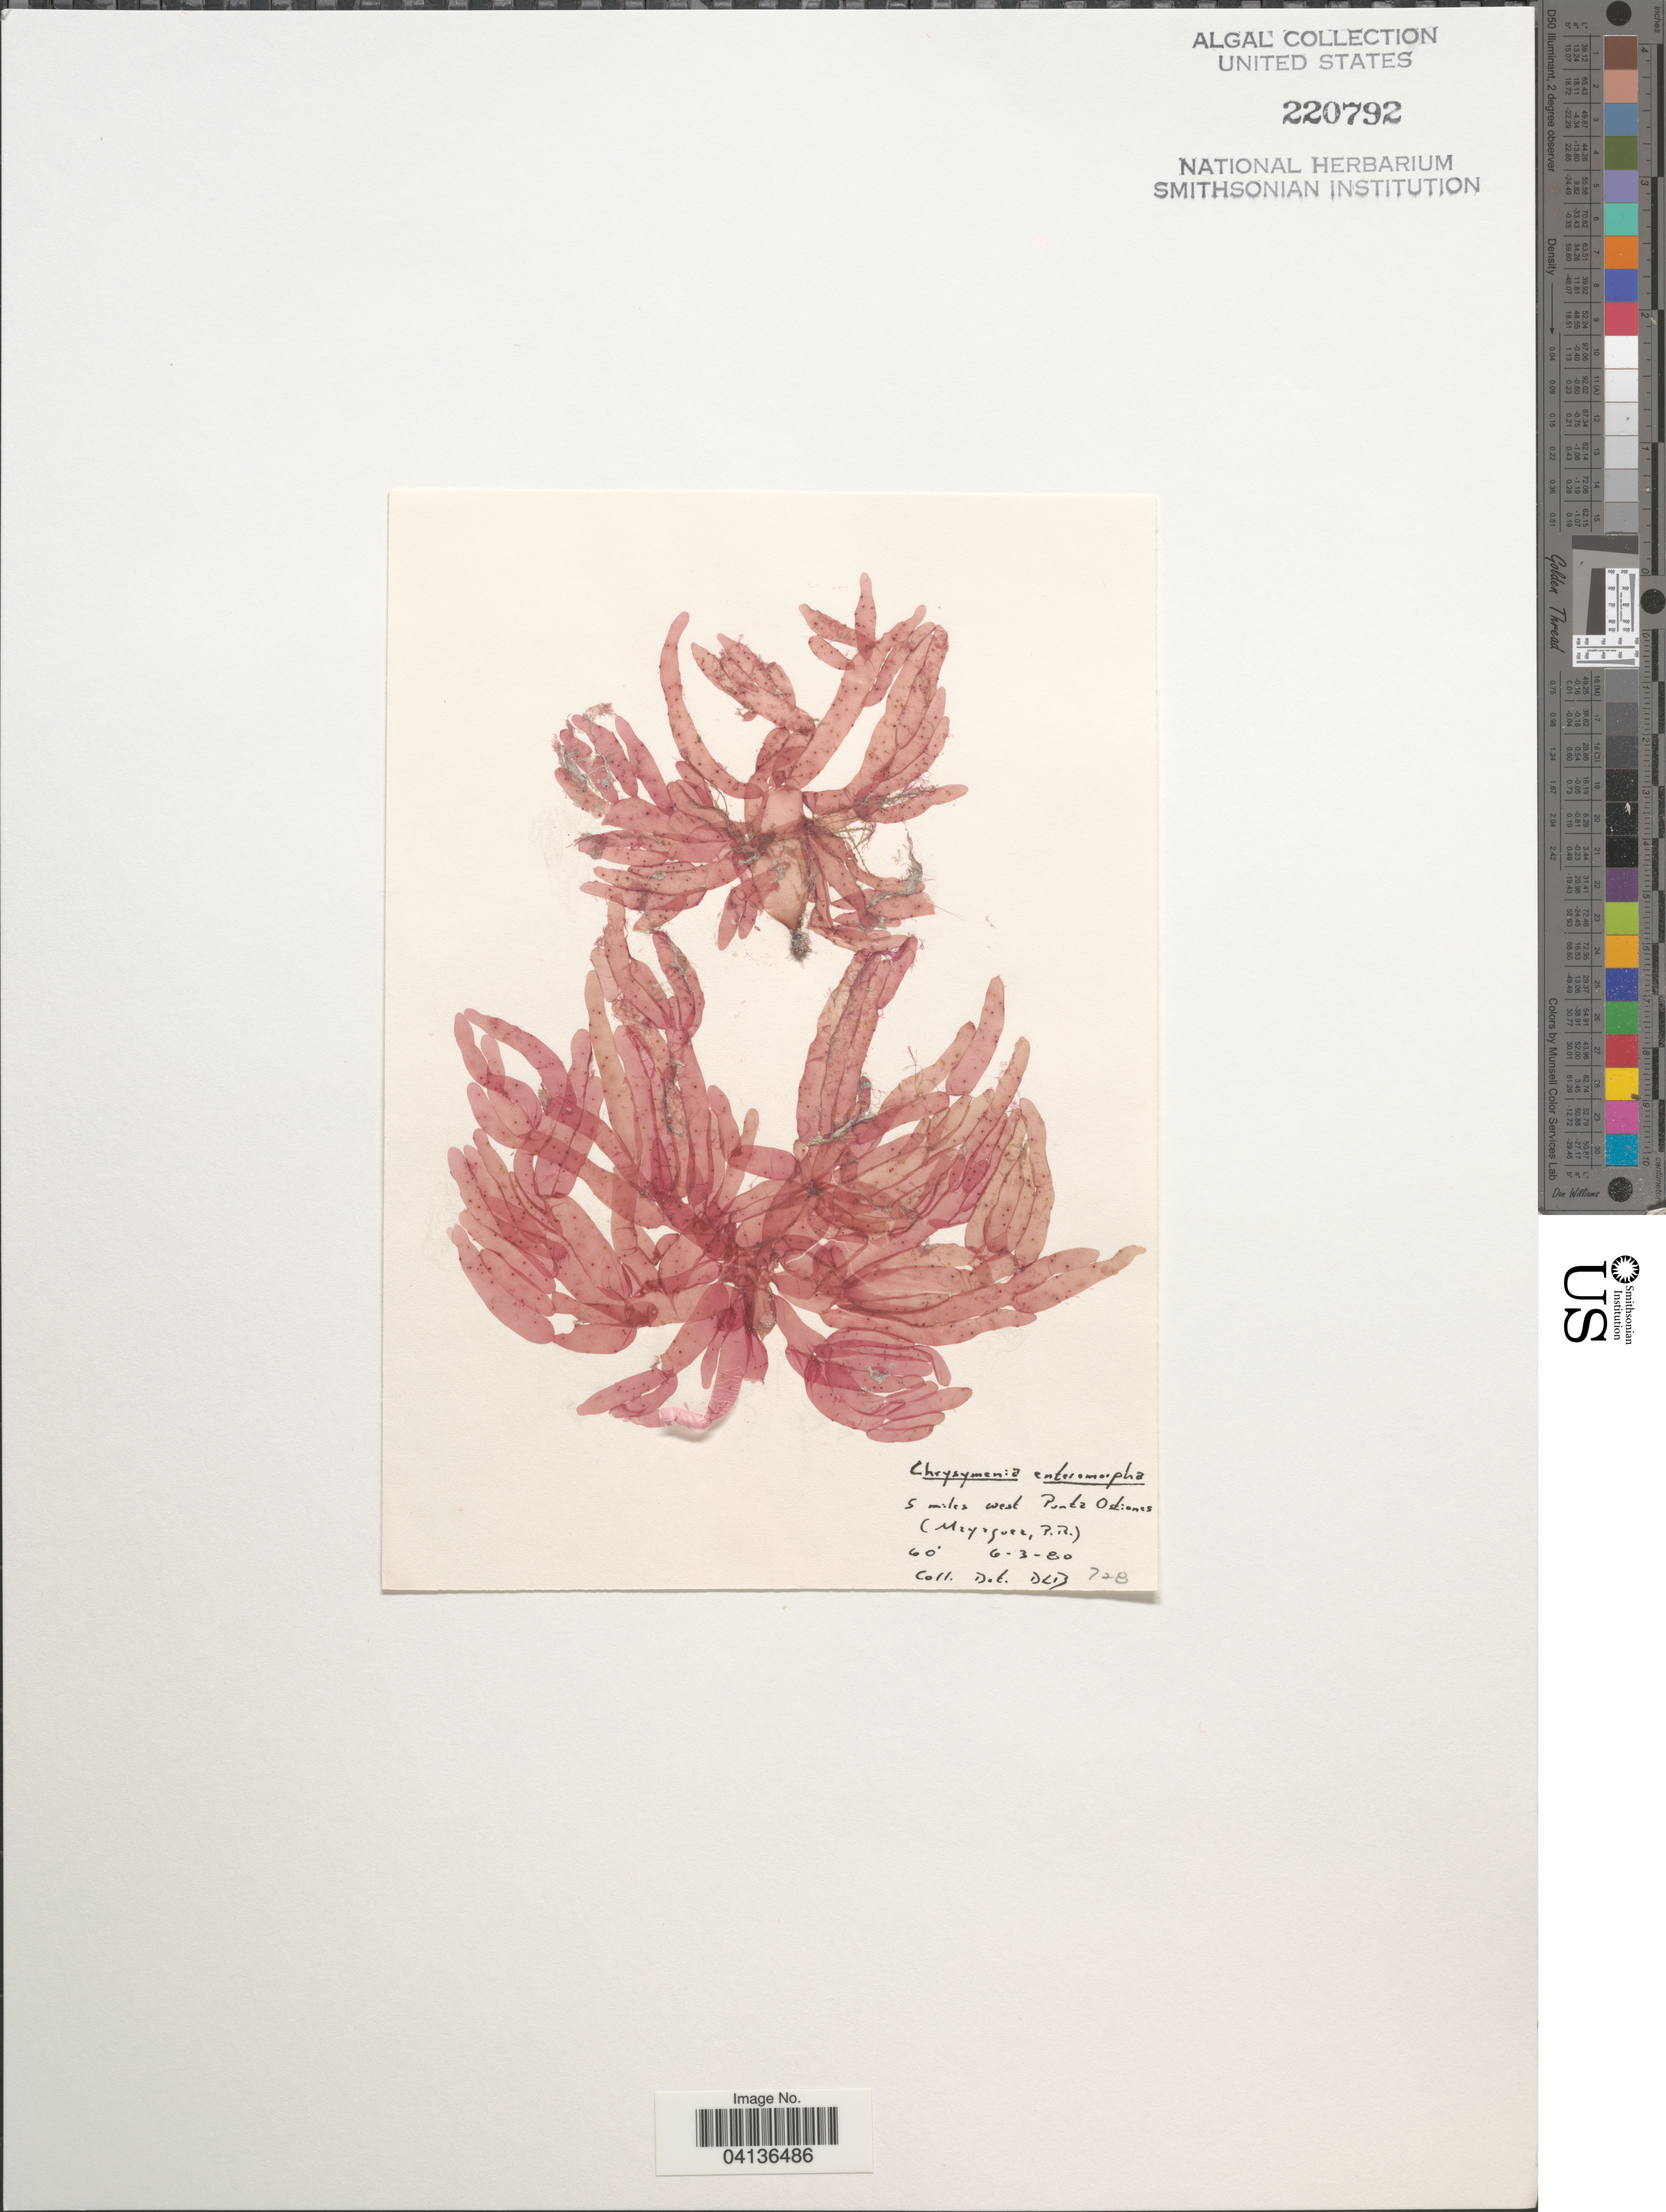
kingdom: Plantae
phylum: Rhodophyta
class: Florideophyceae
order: Rhodymeniales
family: Rhodymeniaceae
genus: Botryocladia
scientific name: Botryocladia enteromorpha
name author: (Harv.) W.E. Schmidt et al. in W.E. Schmidt et al.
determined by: Algae name updating Project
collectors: D. L. B.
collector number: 728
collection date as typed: Transcribed d/m/y: 6/3/80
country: Puerto Rico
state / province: Mayagüez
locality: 5 miles west Punta Ostiones.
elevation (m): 18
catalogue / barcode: US 220792